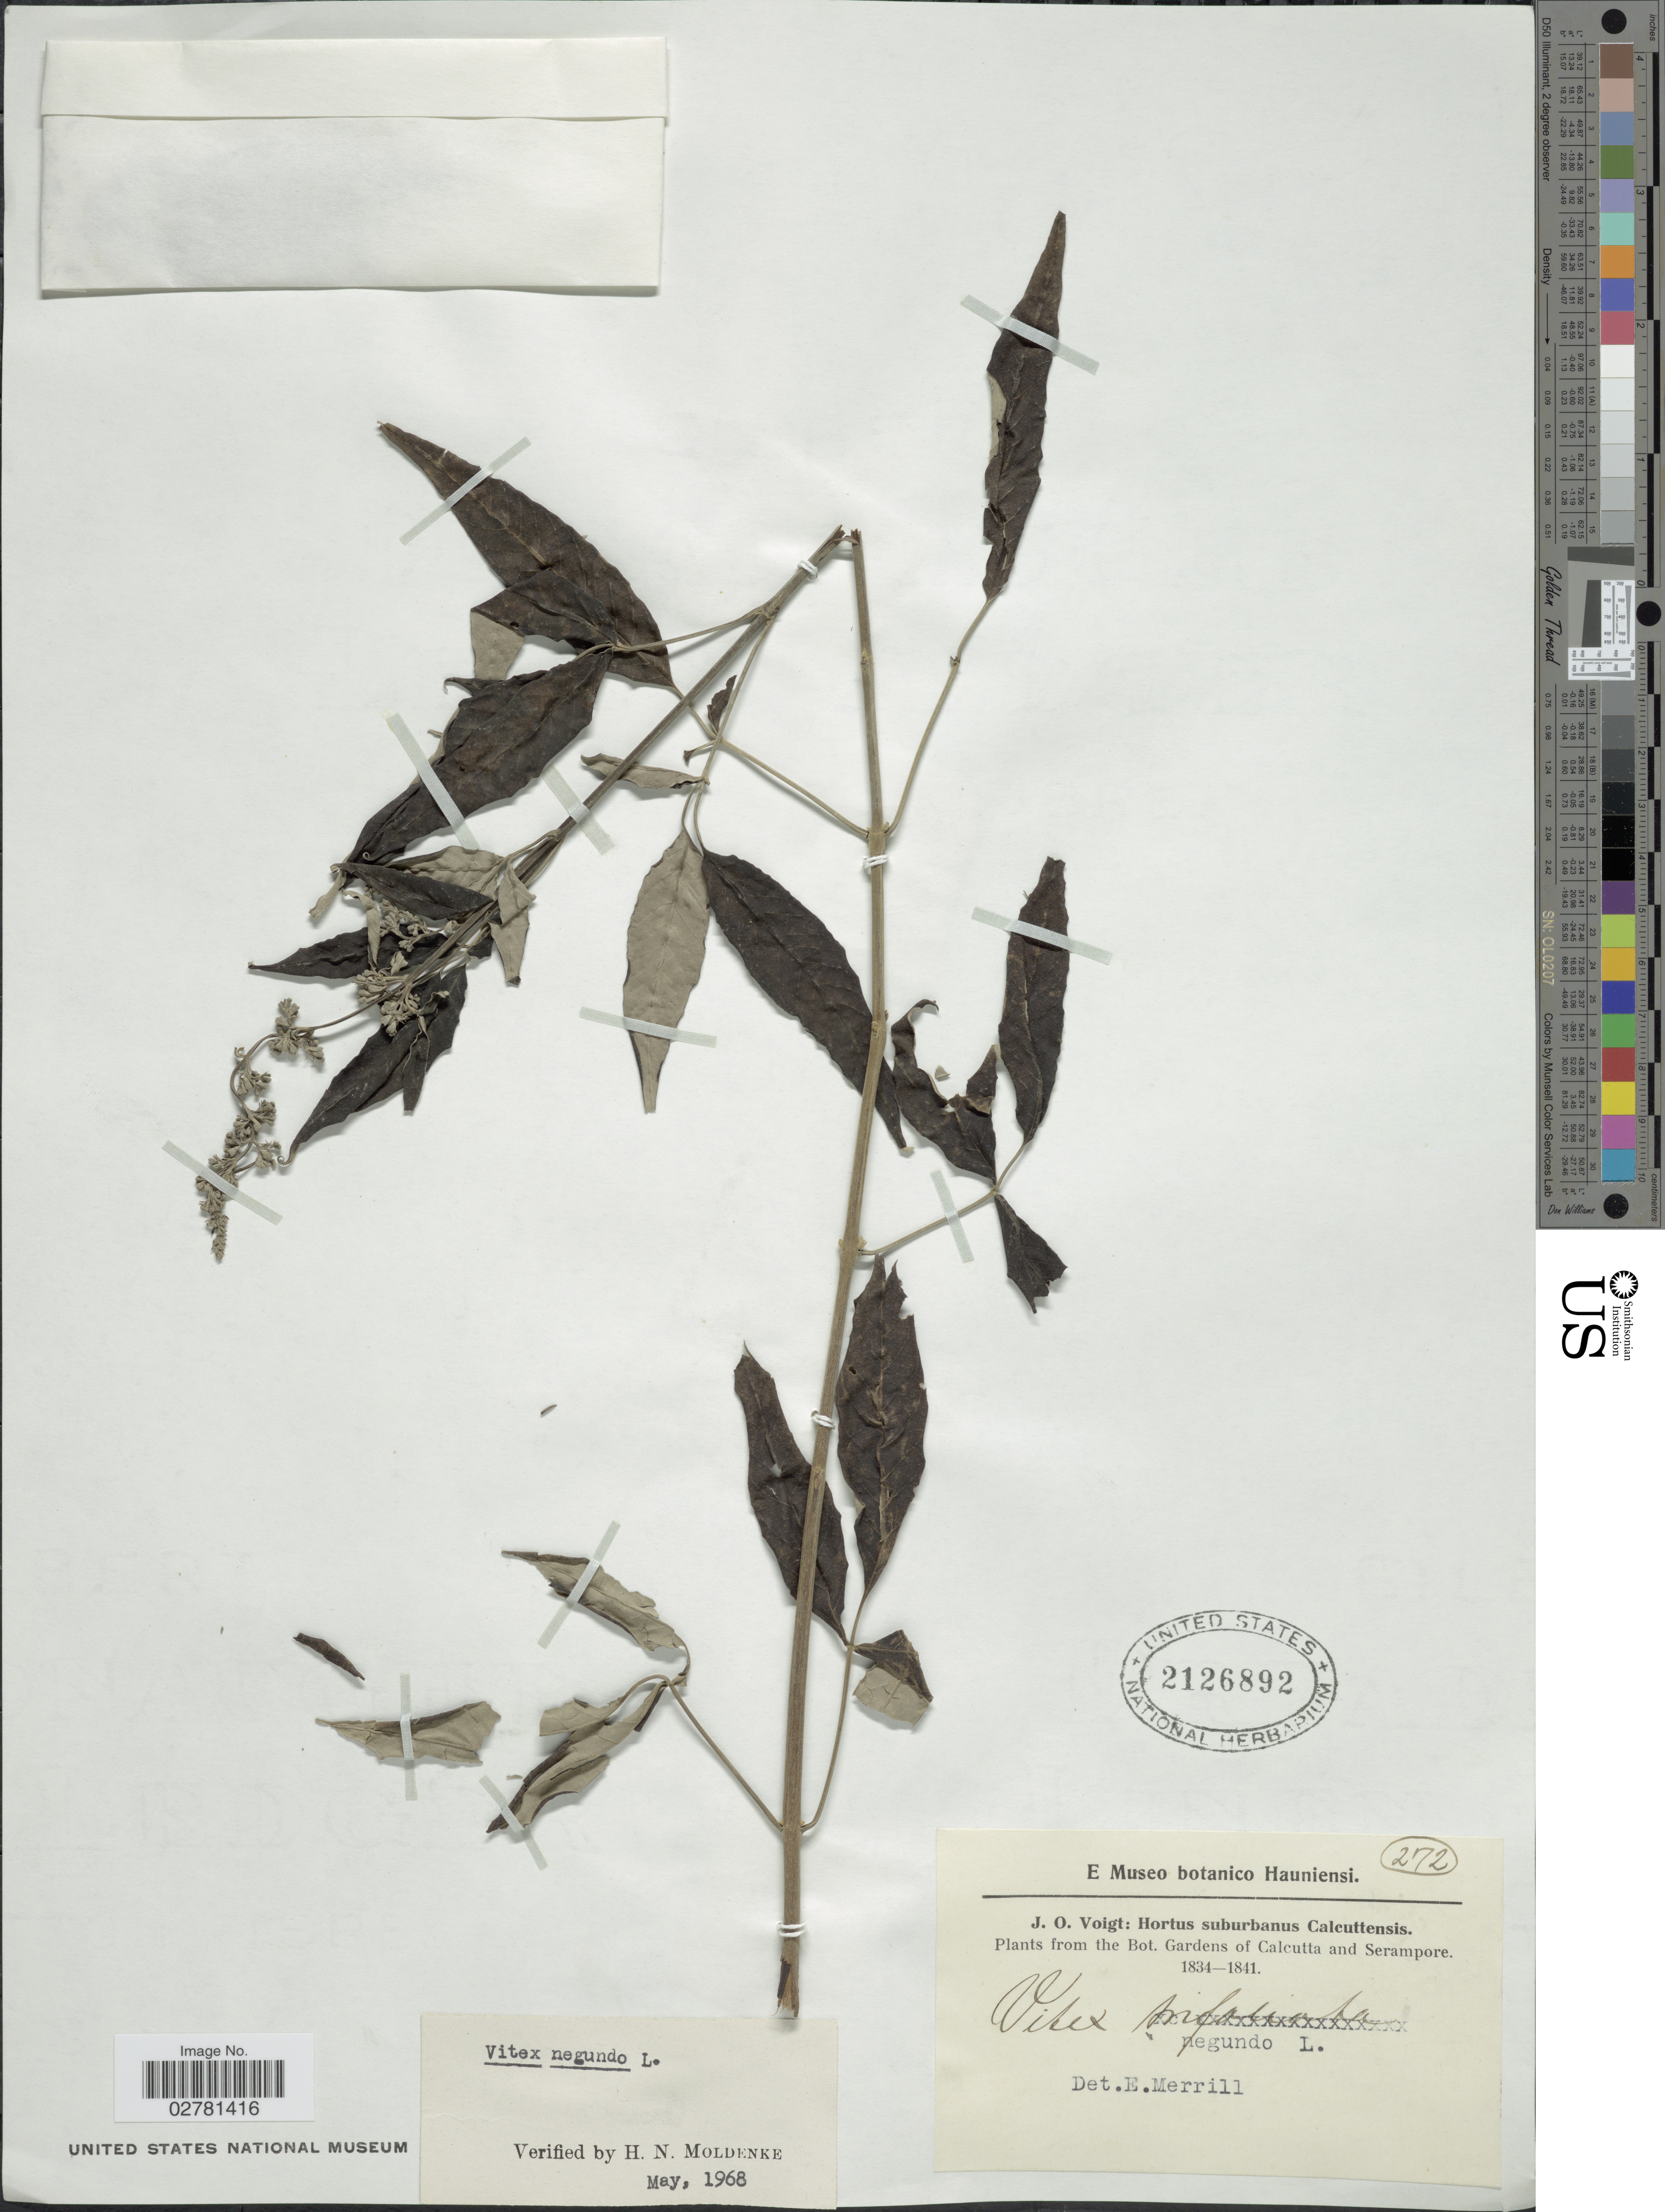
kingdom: Plantae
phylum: Tracheophyta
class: Magnoliopsida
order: Lamiales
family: Lamiaceae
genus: Vitex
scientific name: Vitex negundo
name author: L.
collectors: J. O. Voigt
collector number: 272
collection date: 1834/1841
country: India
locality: Hortus suburbanus Calcuttensis [unsure placement]. The Bot. Gardens of Calcutta and Serampore.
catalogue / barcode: US 2126892